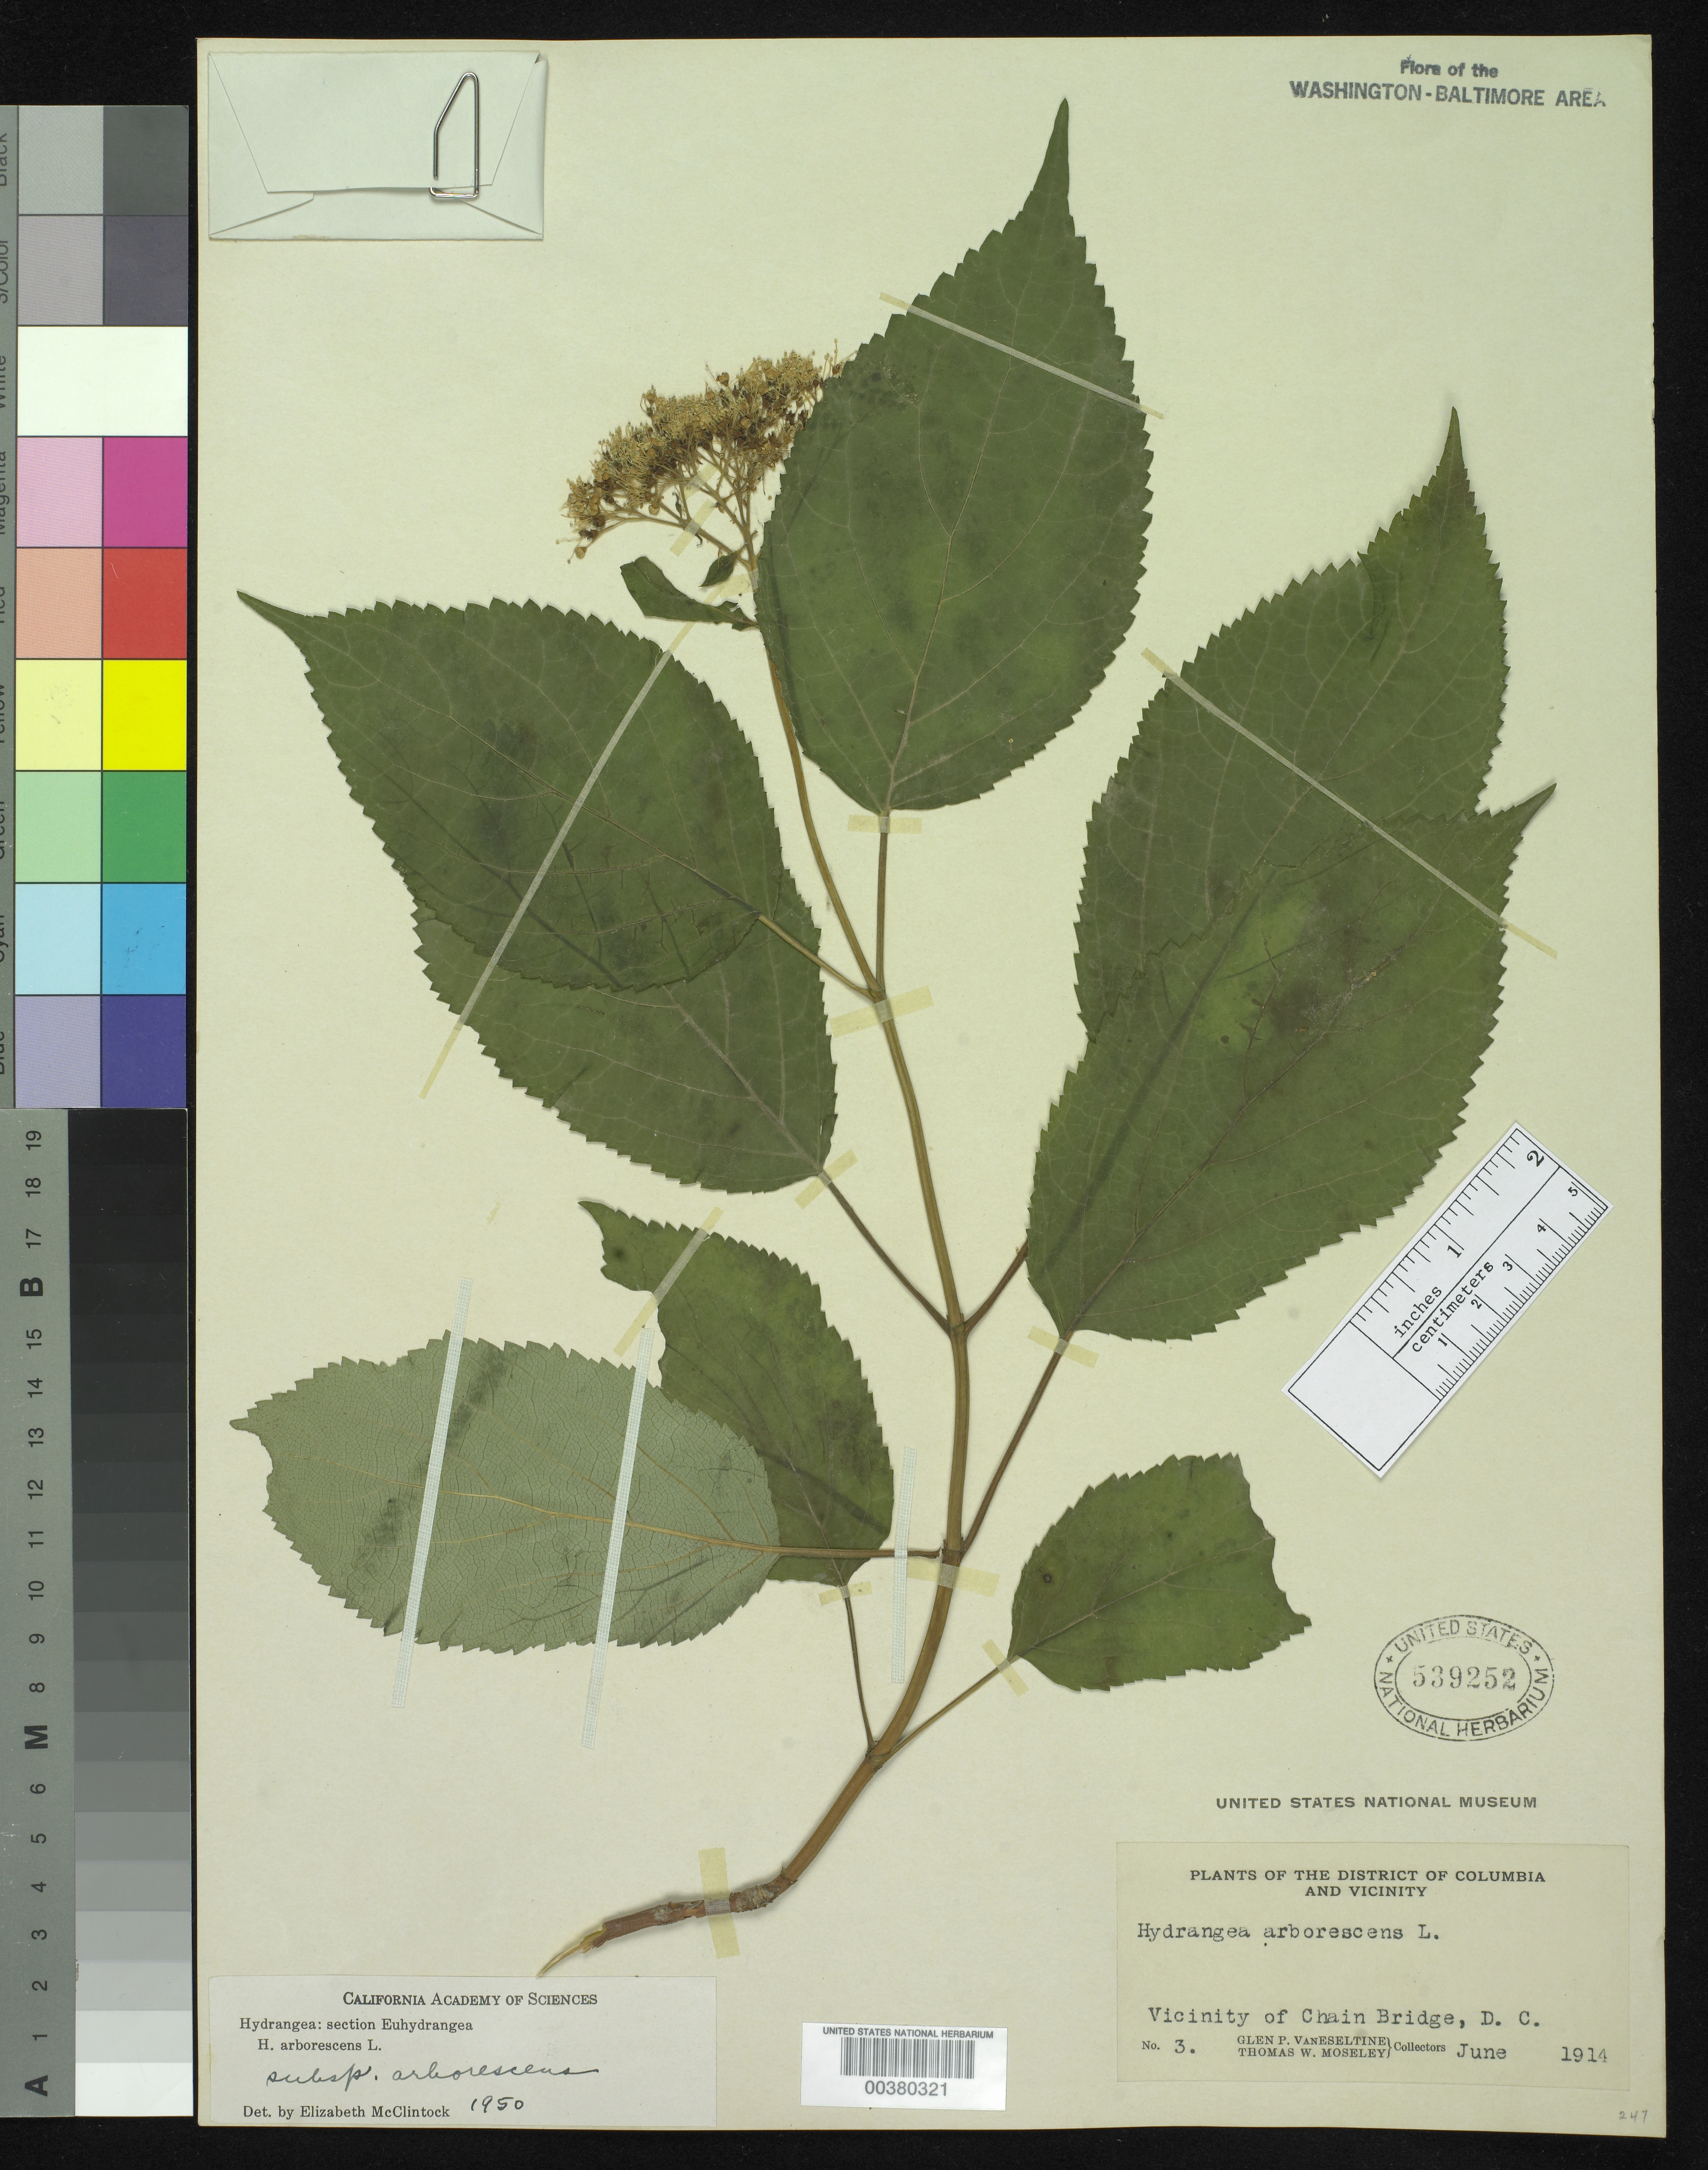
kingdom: Plantae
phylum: Tracheophyta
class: Magnoliopsida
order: Cornales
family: Hydrangeaceae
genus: Hydrangea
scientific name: Hydrangea arborescens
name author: L.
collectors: G. P. Van Eseltine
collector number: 3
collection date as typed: Jun 1914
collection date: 1914-06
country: United States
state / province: District of Columbia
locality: Chain Bridge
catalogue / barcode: US 539252